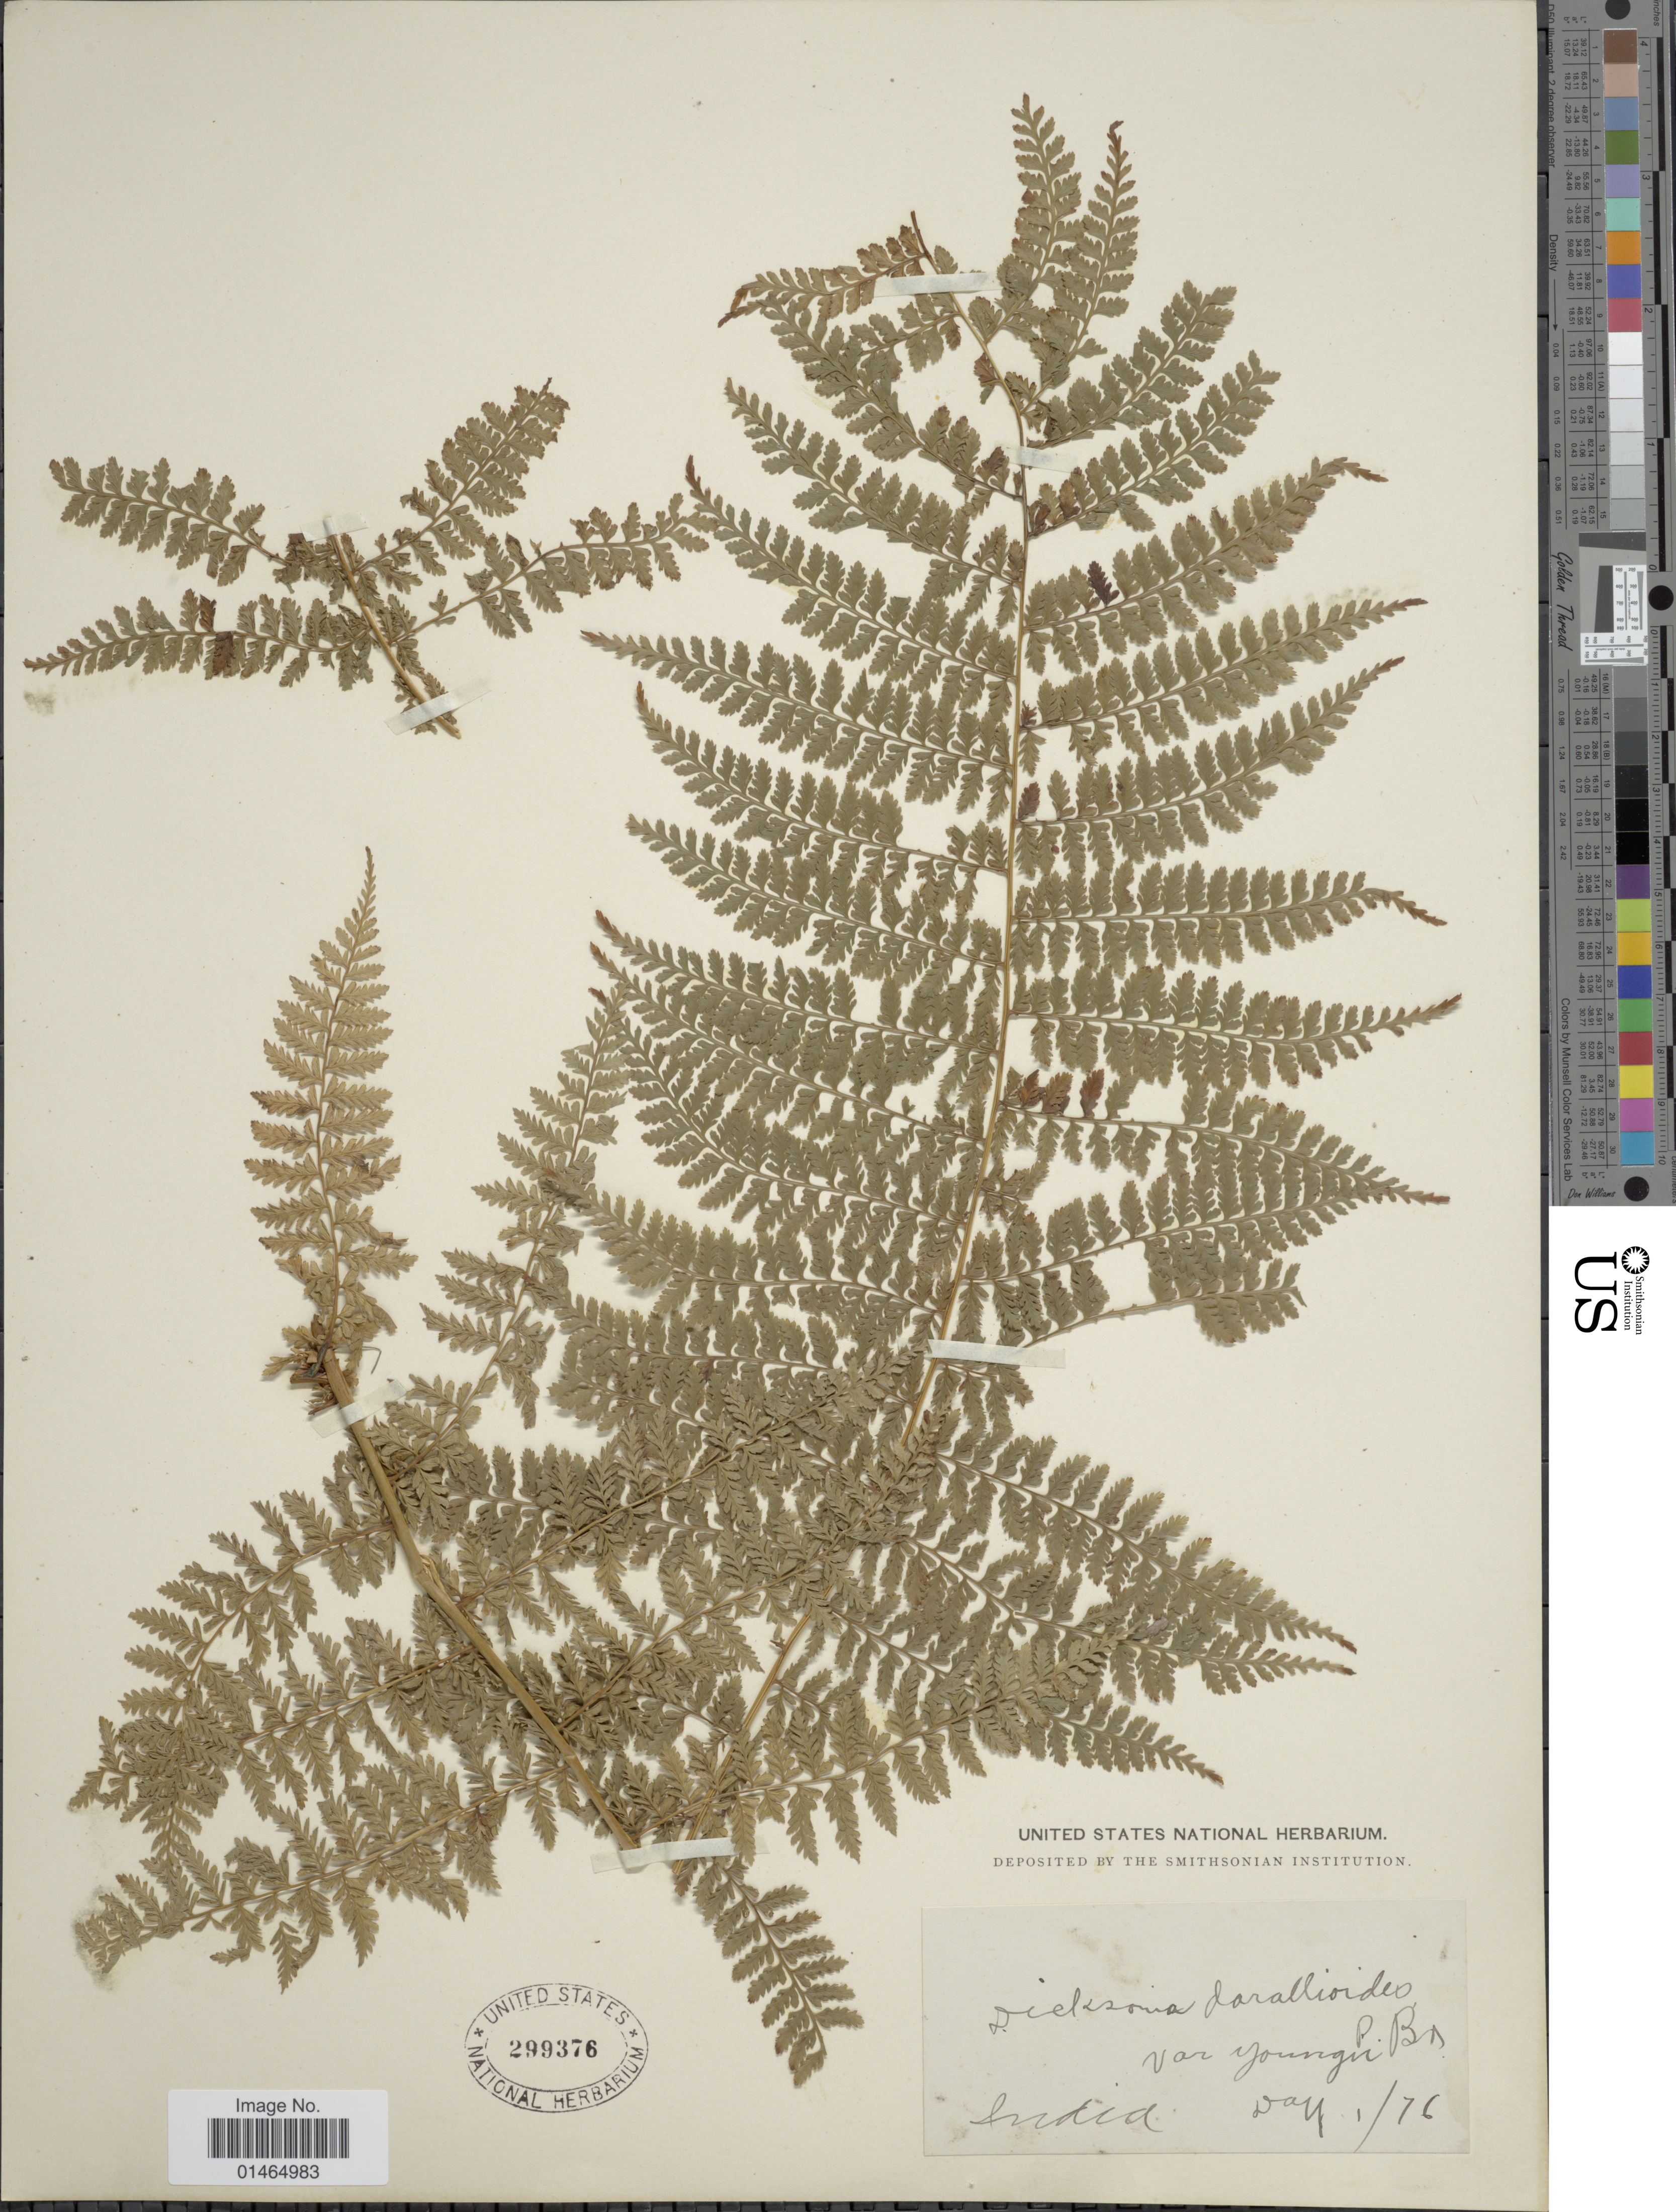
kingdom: Plantae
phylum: Tracheophyta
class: Polypodiopsida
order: Polypodiales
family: Dennstaedtiaceae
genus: Dennstaedtia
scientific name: Dennstaedtia davallioides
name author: (R. Br.) T. Moore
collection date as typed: Transcribed d/m/y: 1/5/76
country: India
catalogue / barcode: US 299376